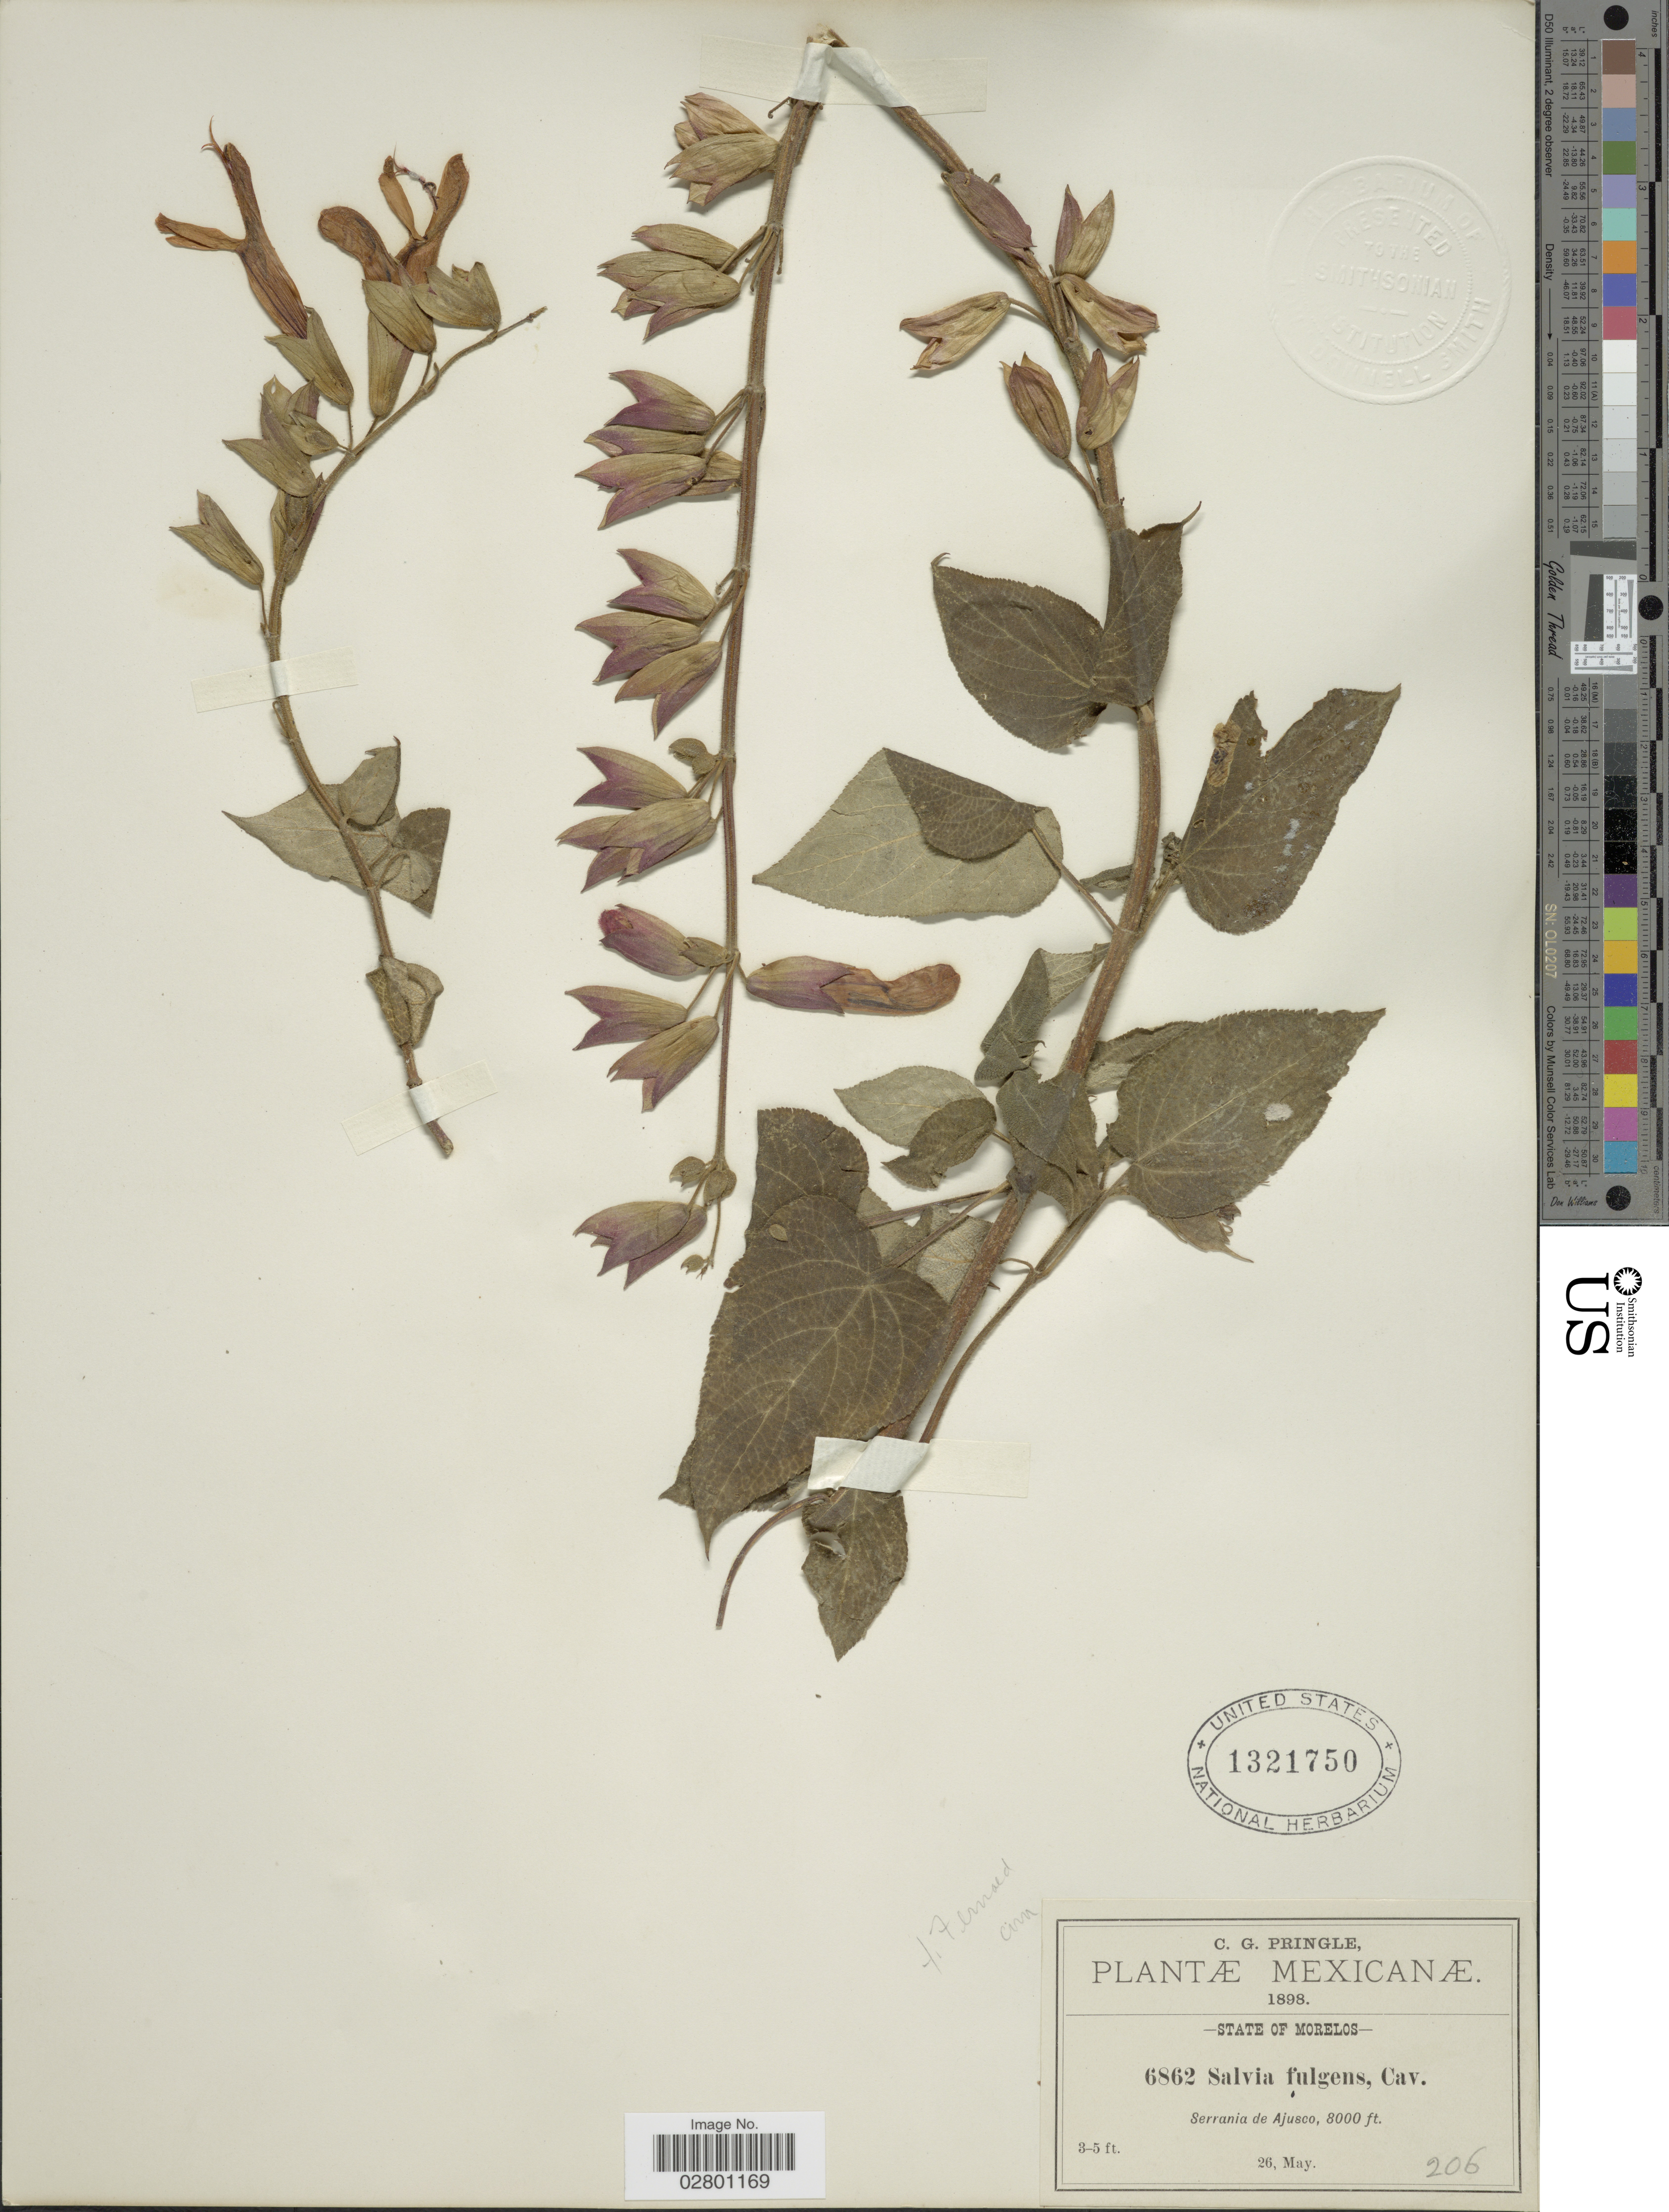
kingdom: Plantae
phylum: Tracheophyta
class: Magnoliopsida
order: Lamiales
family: Lamiaceae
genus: Salvia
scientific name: Salvia fulgens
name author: Cav.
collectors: C. G. Pringle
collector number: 6862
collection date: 1898-05-26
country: Mexico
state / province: Morelos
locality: Serrania de Ajusco.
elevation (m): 2438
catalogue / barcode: US 1321750